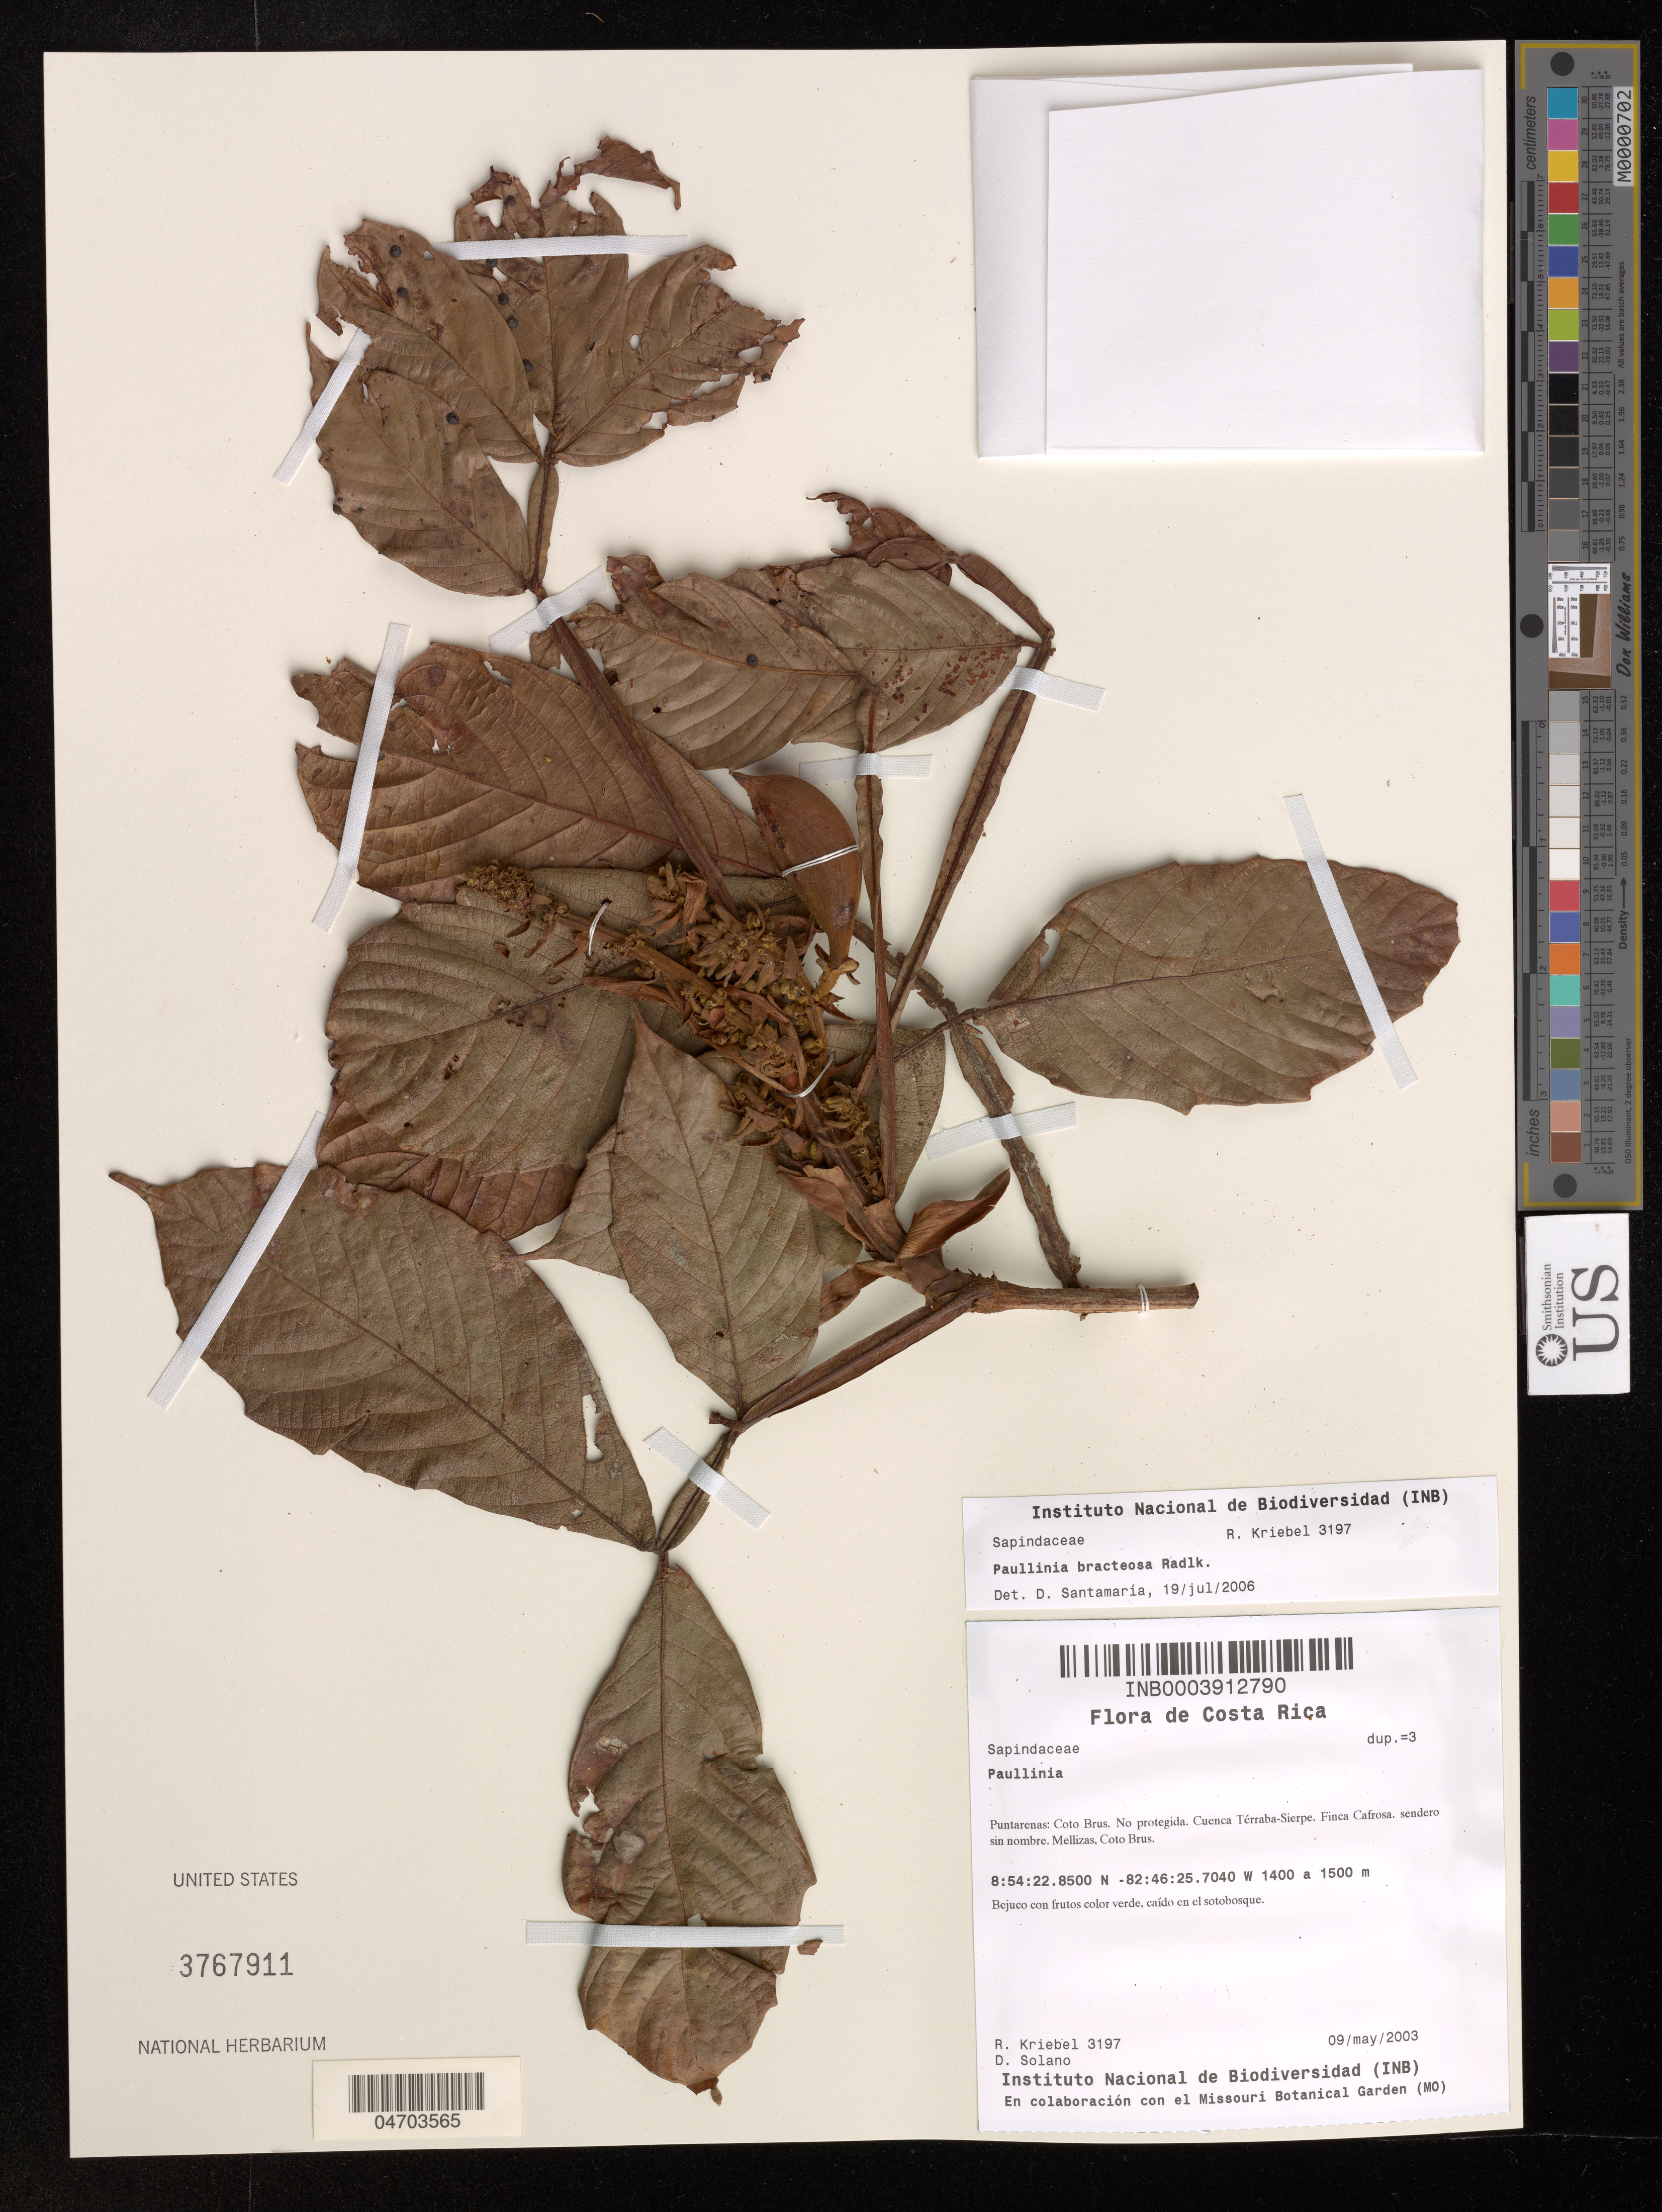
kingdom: Plantae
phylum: Tracheophyta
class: Magnoliopsida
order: Sapindales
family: Sapindaceae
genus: Paullinia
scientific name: Paullinia bracteosa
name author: Radlk.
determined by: Santamaria, D.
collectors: R. Kriebel & D. Solano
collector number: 3197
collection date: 2003-05-09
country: Costa Rica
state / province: Puntarenas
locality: Coto Brus. No protegida. Cuenca Terraba-Sierpe. Finca Cafrosa. sendero sin nombre. Mellizas, Coto Brus.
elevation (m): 1400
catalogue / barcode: US 3767911